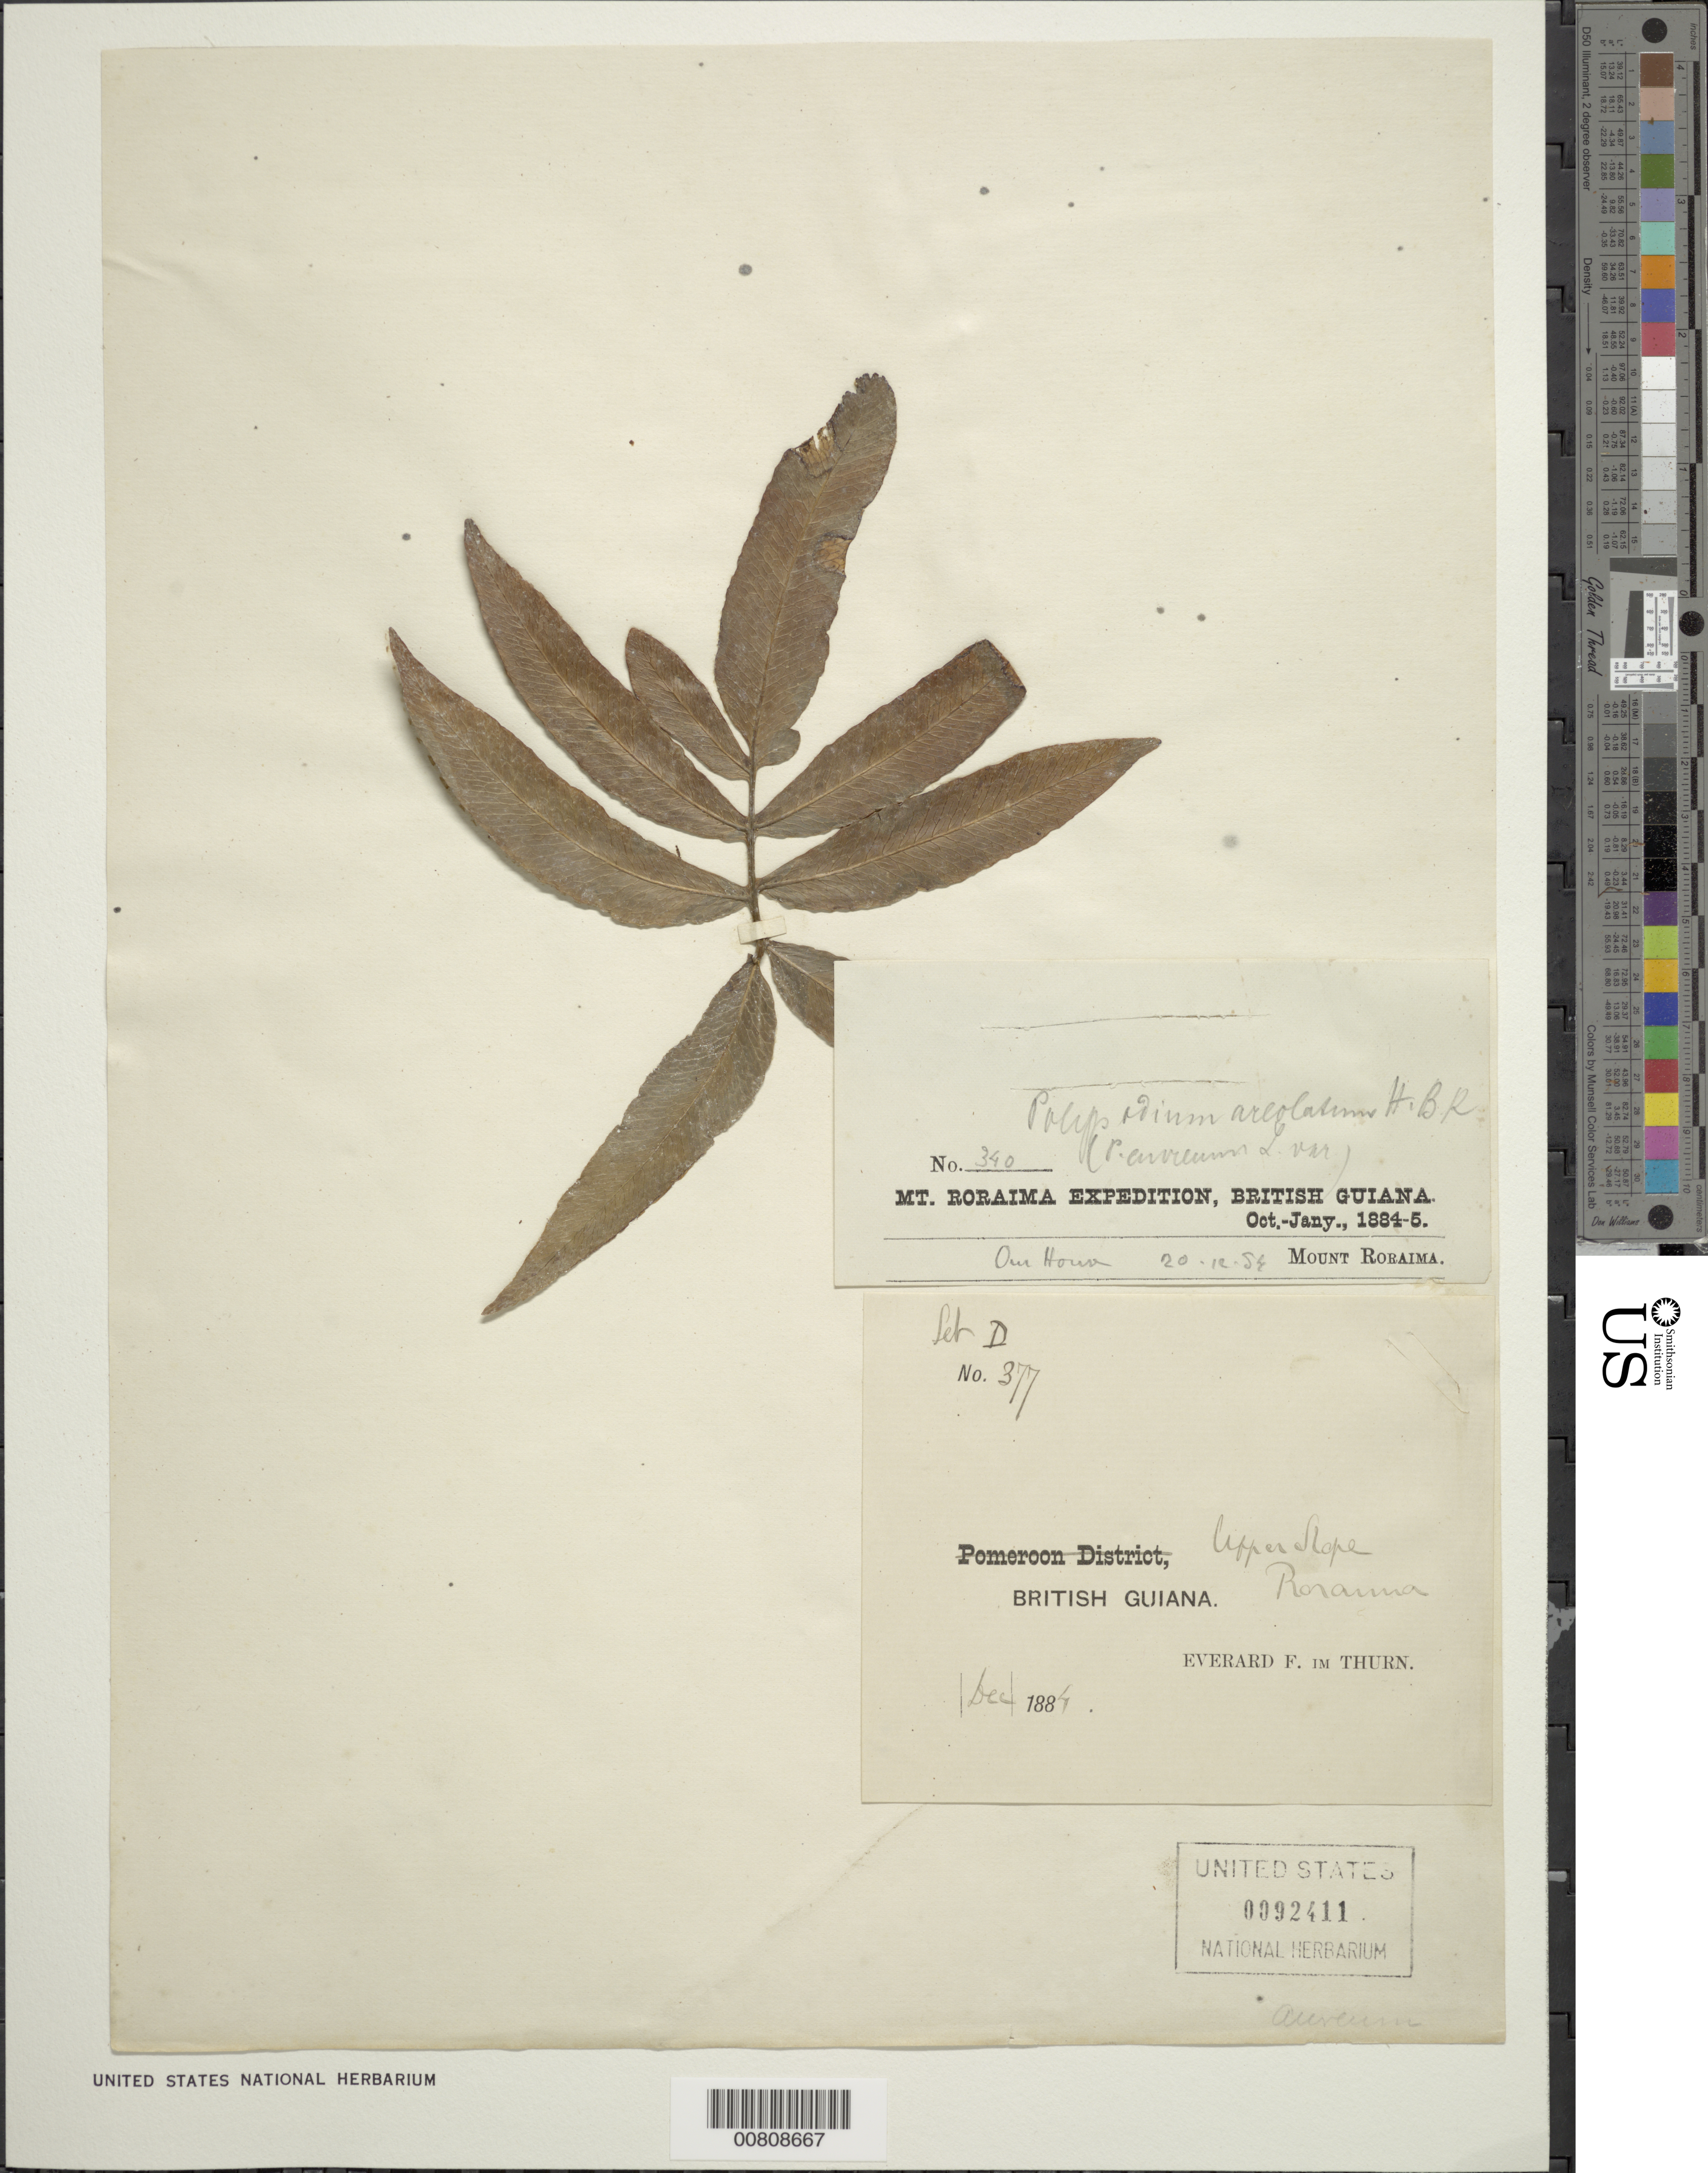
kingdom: Plantae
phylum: Tracheophyta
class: Polypodiopsida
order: Polypodiales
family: Polypodiaceae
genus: Serpocaulon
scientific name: Serpocaulon triseriale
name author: (Sw.) A.R. Sm.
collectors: E. F. im Thurn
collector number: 340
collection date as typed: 20 December 1884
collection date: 1884-12-20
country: Guyana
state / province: Cuyuni-Mazaruni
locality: Mt. Roraima, "Our House"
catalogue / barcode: US 92411